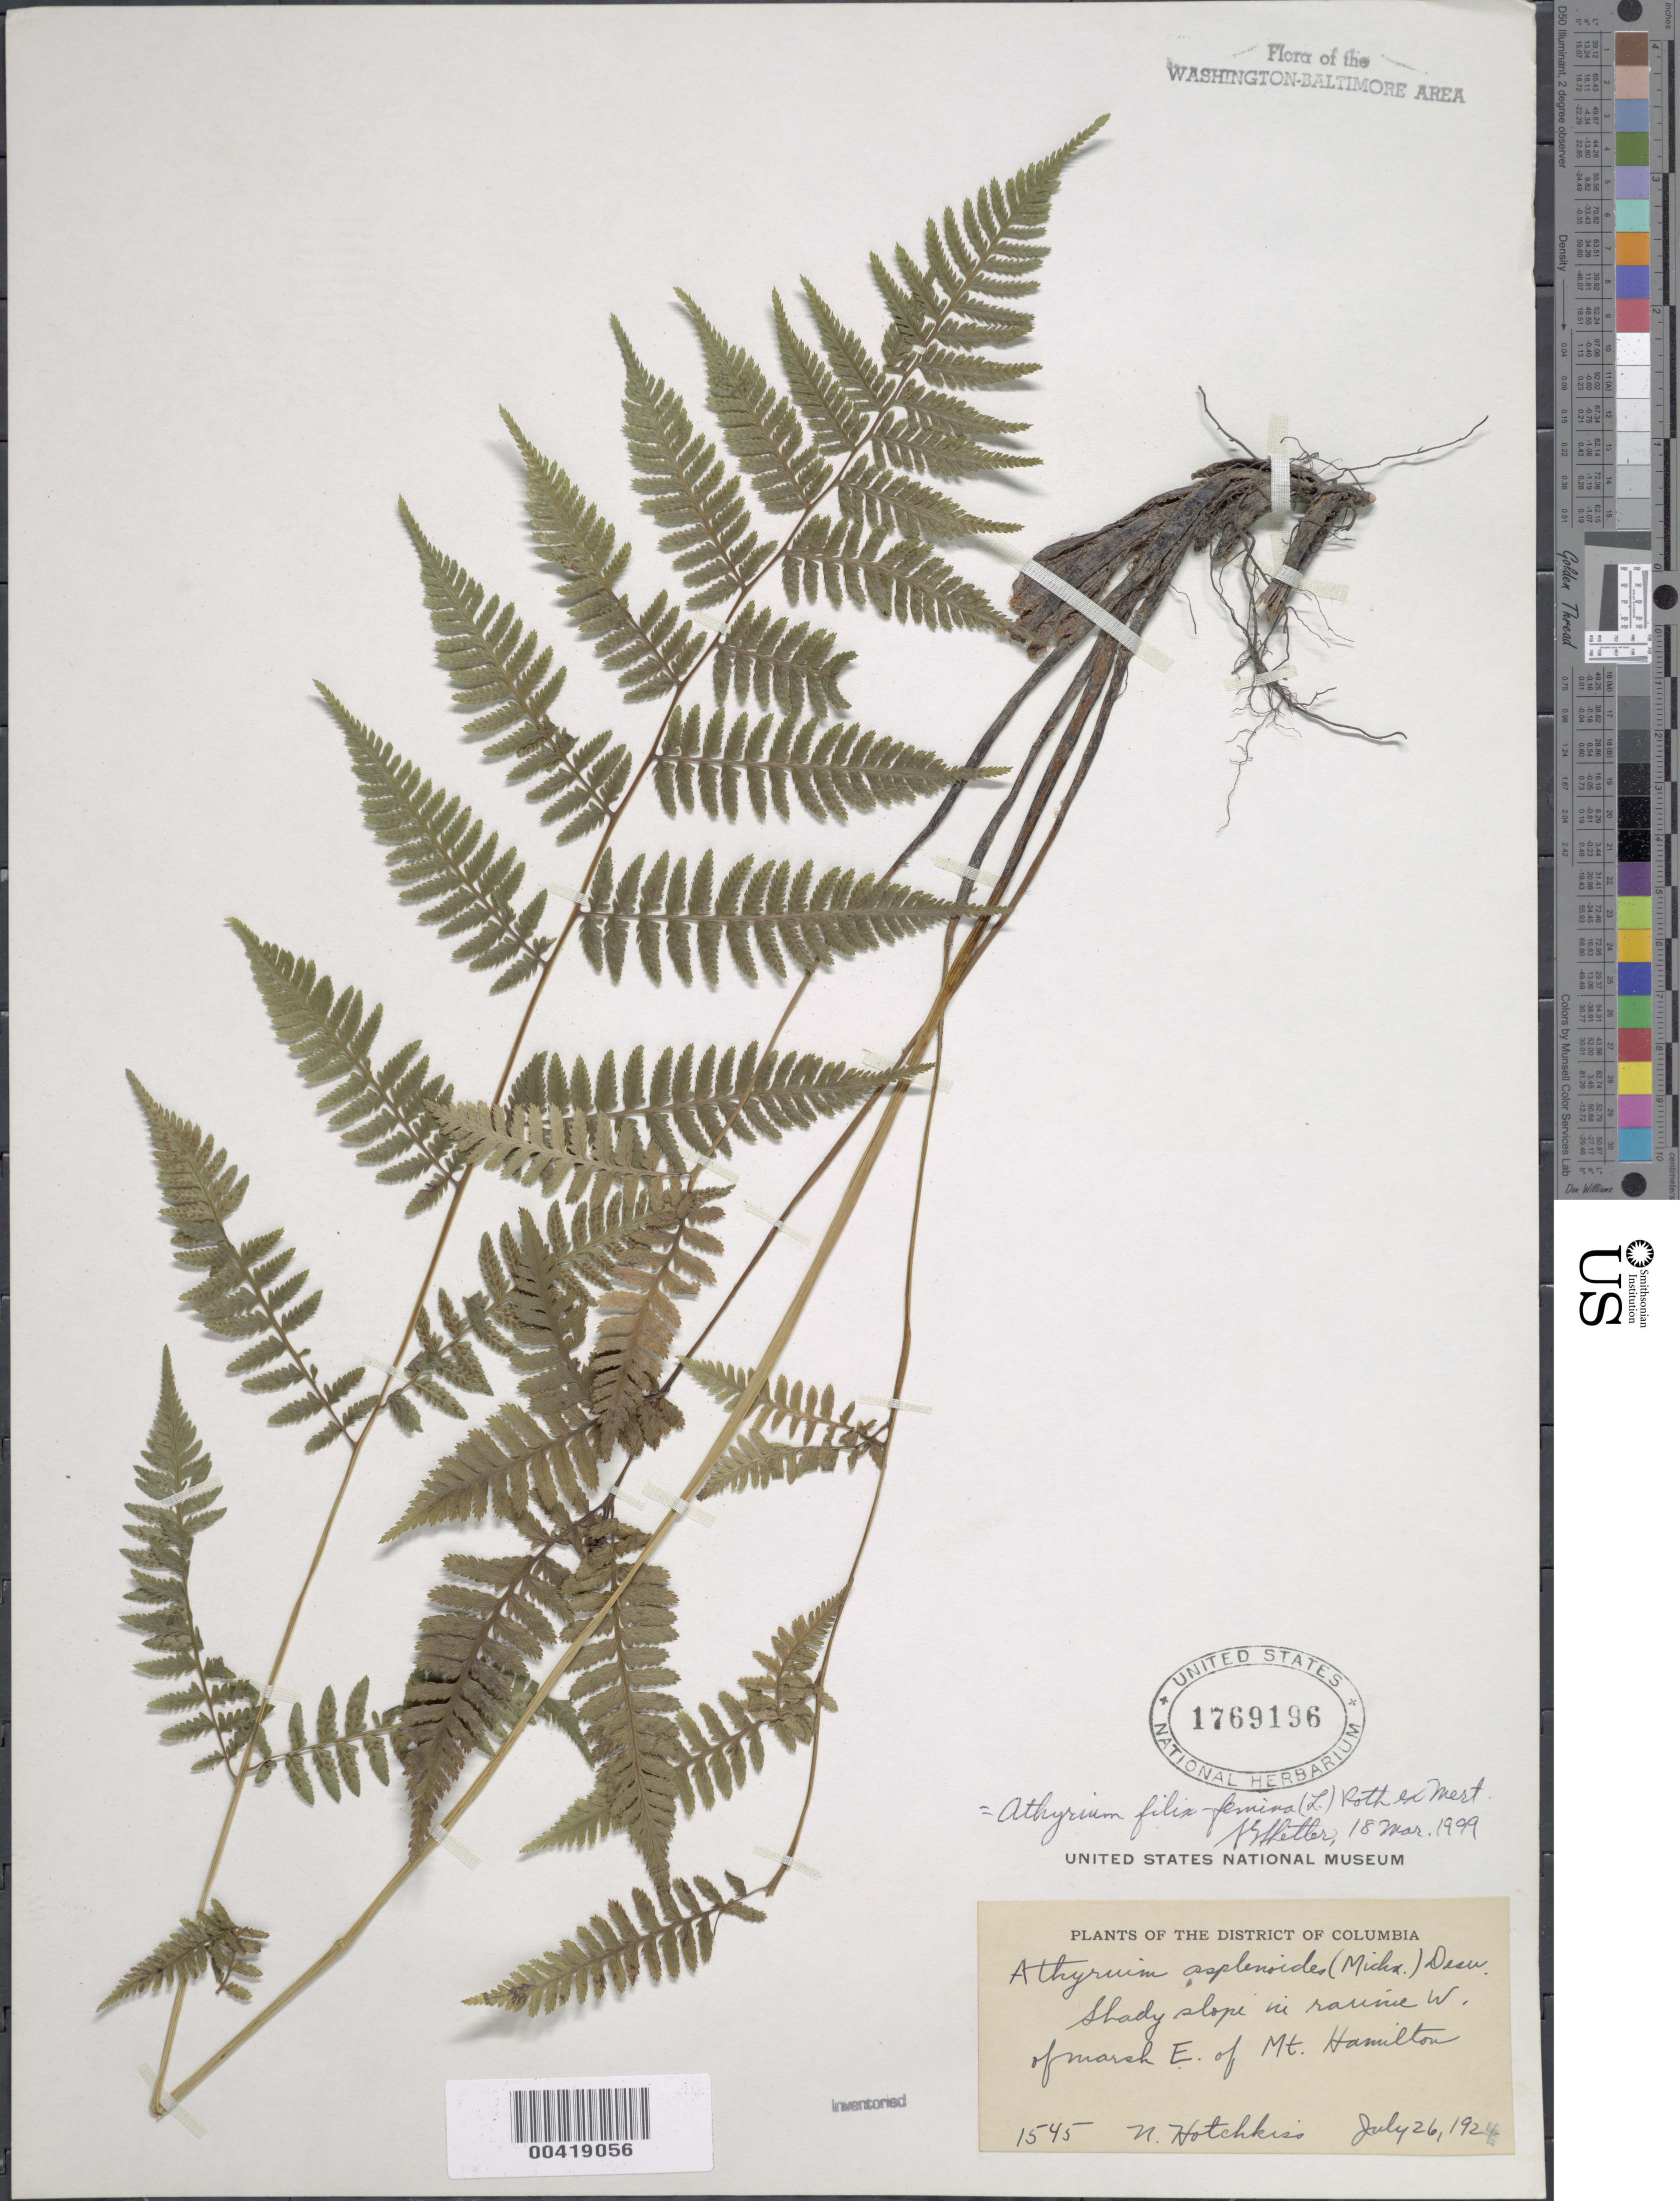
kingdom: Plantae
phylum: Tracheophyta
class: Polypodiopsida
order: Polypodiales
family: Athyriaceae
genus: Athyrium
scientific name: Athyrium filix-femina var. asplenioides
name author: (Michx.) Farw.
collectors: N. Hotchkiss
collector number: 1545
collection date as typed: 26 Jul 1924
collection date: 1924-07-26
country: United States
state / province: District of Columbia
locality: W of Marsh E of Mount Hamilton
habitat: Shadyslope in ravine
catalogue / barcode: US 1769196